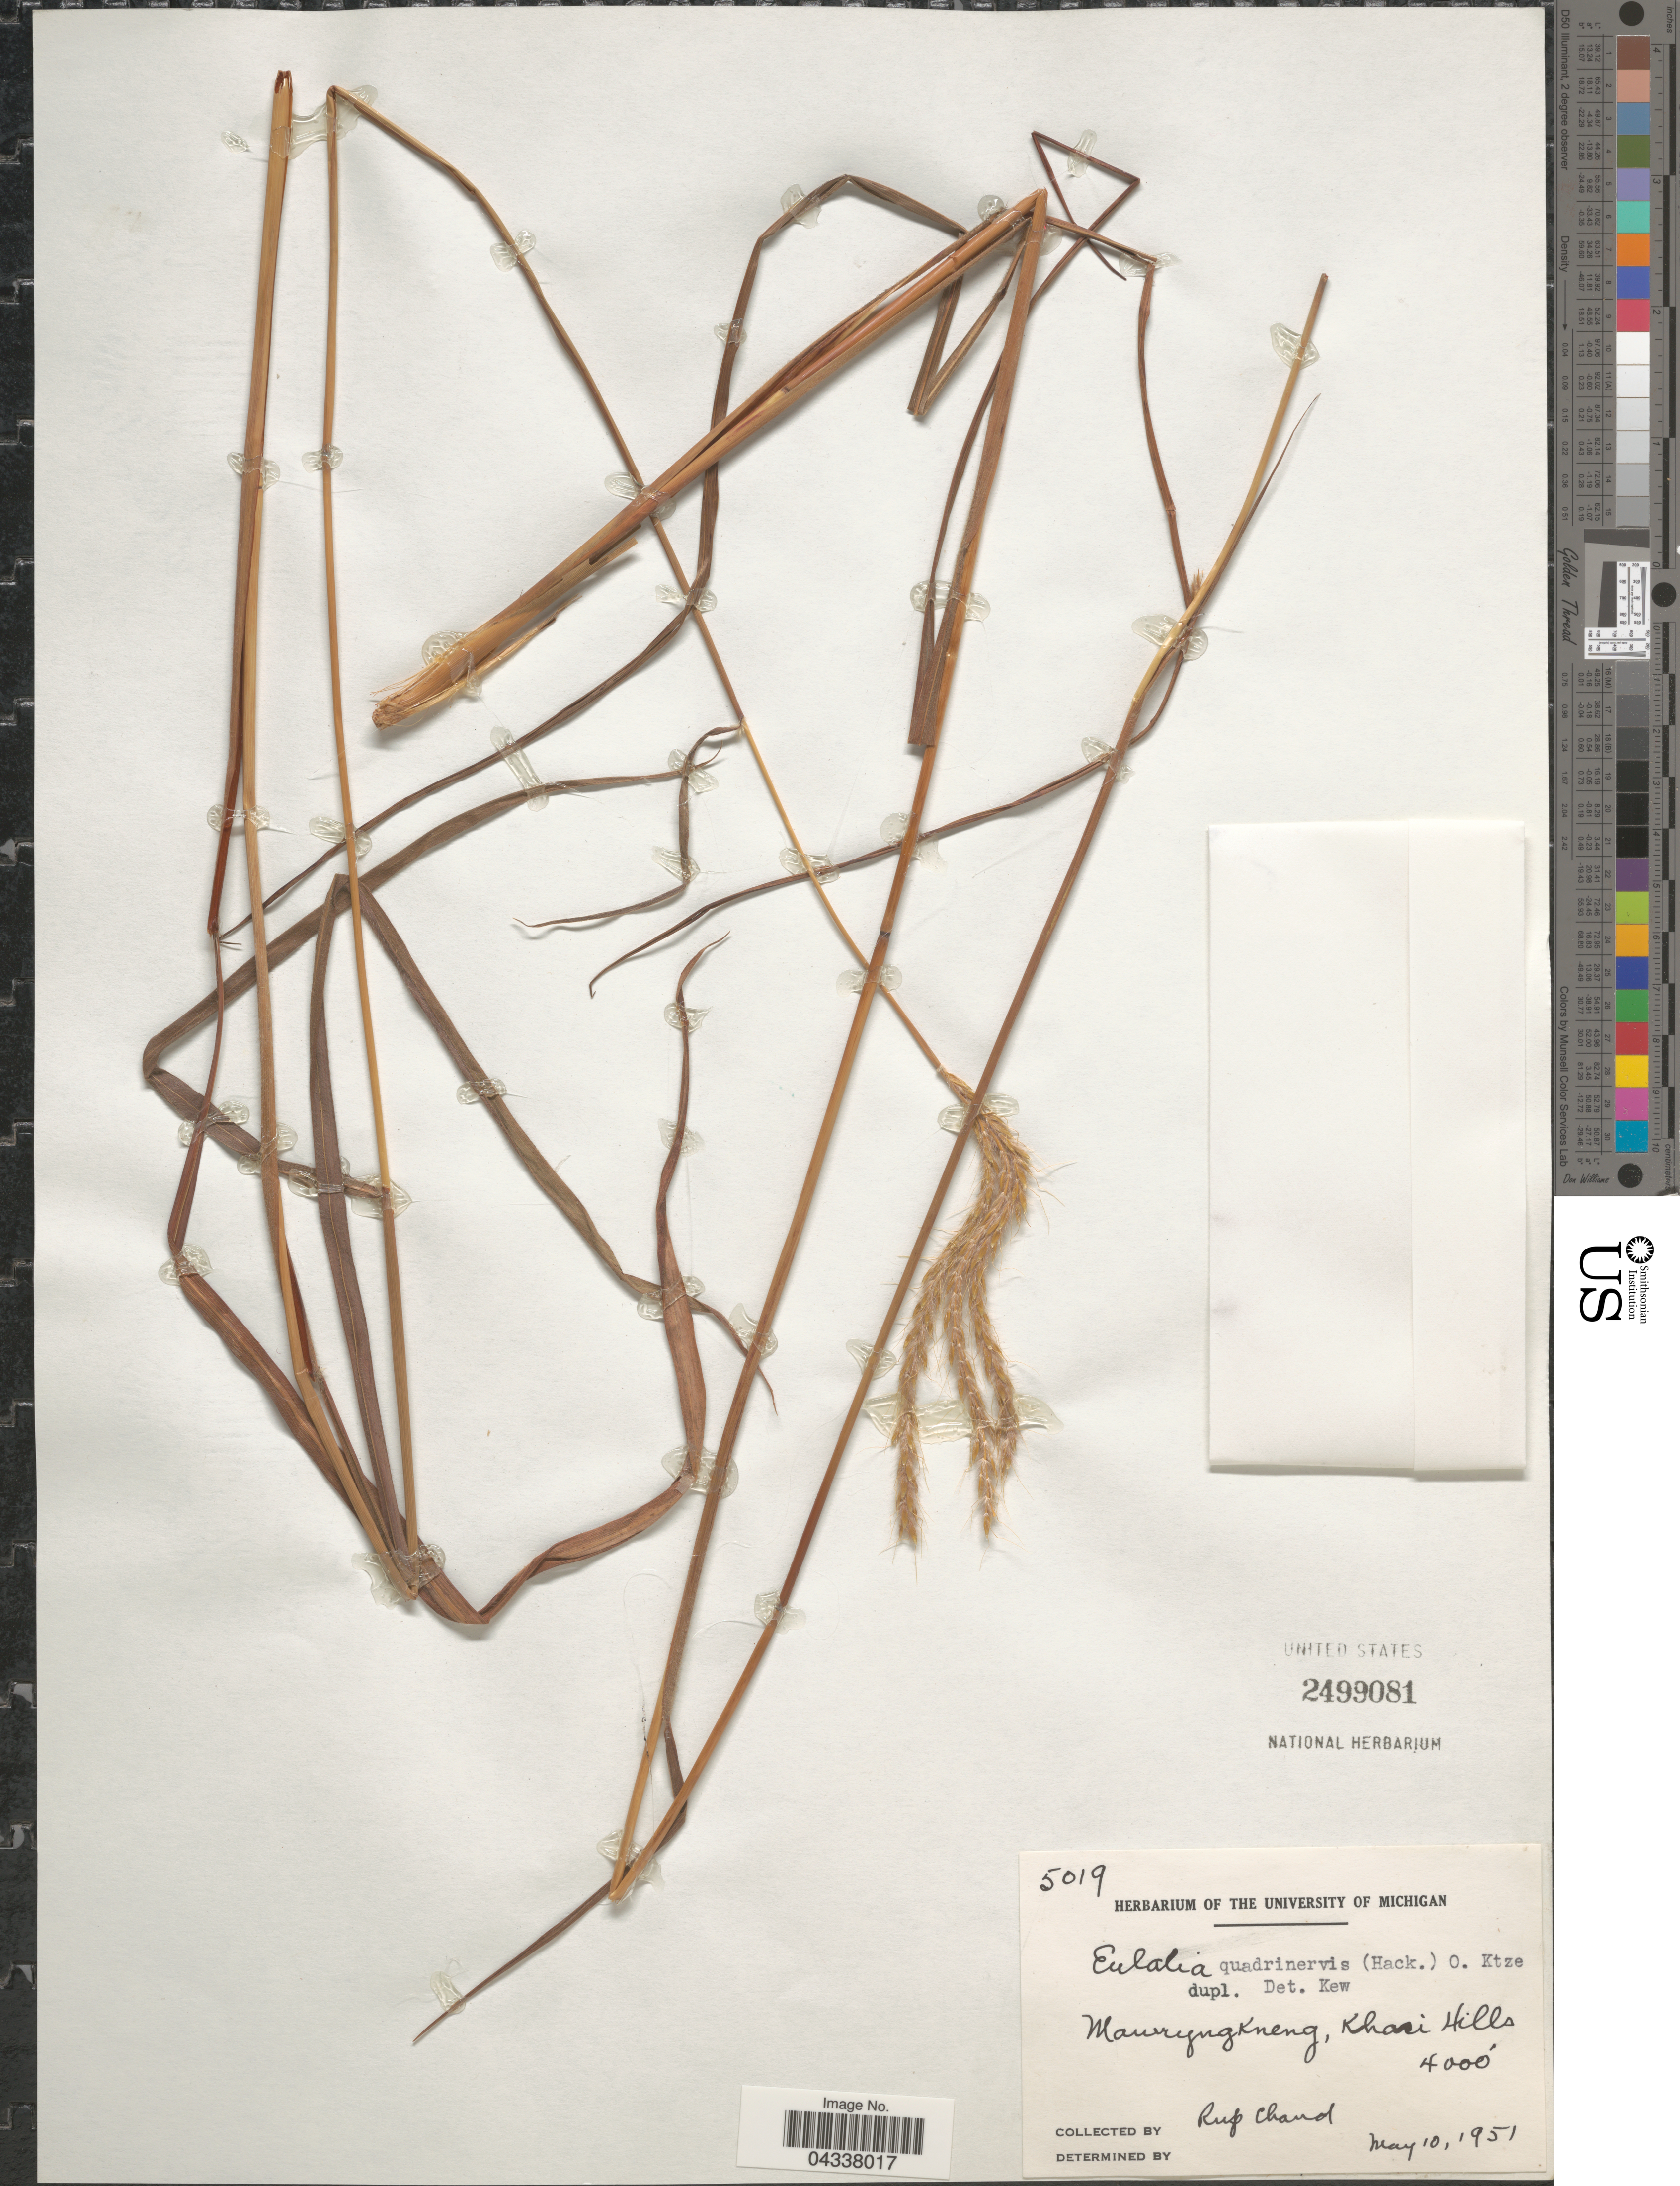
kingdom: Plantae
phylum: Tracheophyta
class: Liliopsida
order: Poales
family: Poaceae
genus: Pseudopogonatherum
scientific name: Pseudopogonatherum quadrinerve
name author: (Hack.) Ohwi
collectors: R. Chand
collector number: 5019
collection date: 1951-05-10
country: India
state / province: Meghalaya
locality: Mawryngkneng, Khasi Hills.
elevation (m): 1219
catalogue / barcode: US 2499081